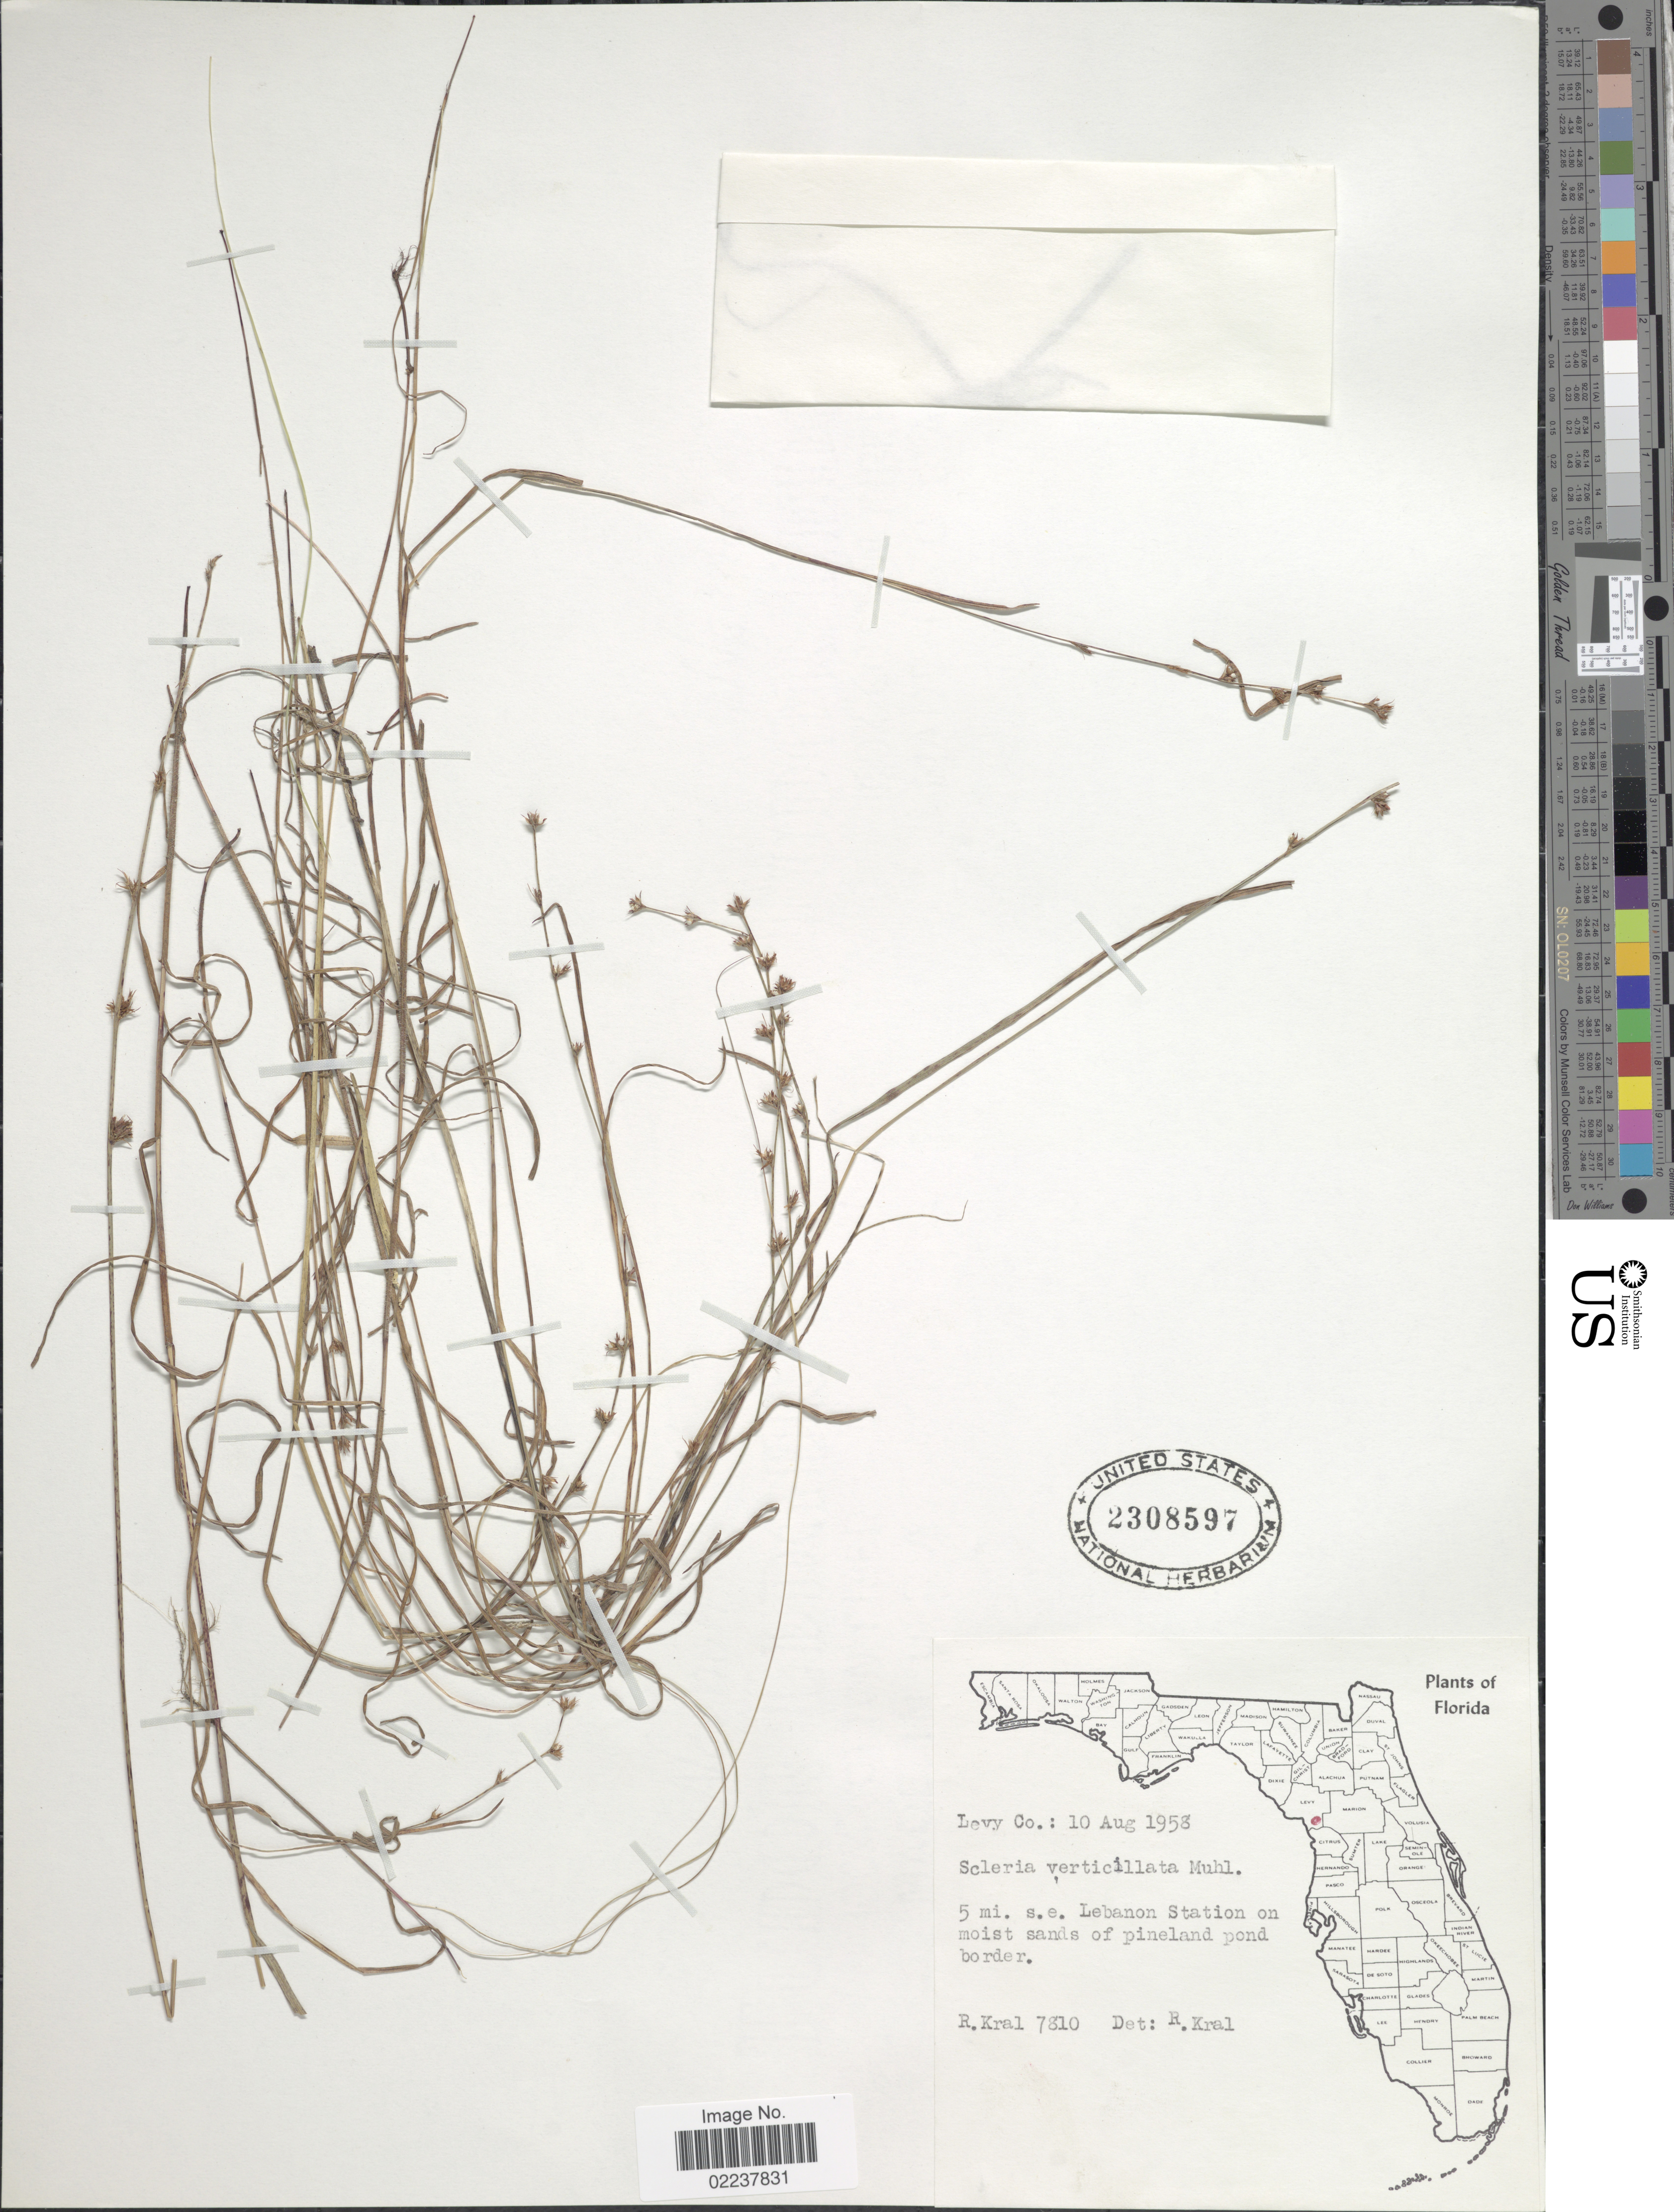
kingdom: Plantae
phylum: Tracheophyta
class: Liliopsida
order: Poales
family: Cyperaceae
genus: Scleria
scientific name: Scleria verticillata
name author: Muhl. ex Willd.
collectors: R. Kral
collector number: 7810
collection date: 1953-08-10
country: United States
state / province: Florida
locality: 5 mi. s.e. Lebanon Station on moist sands of pineland pond border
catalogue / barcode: US 2308597